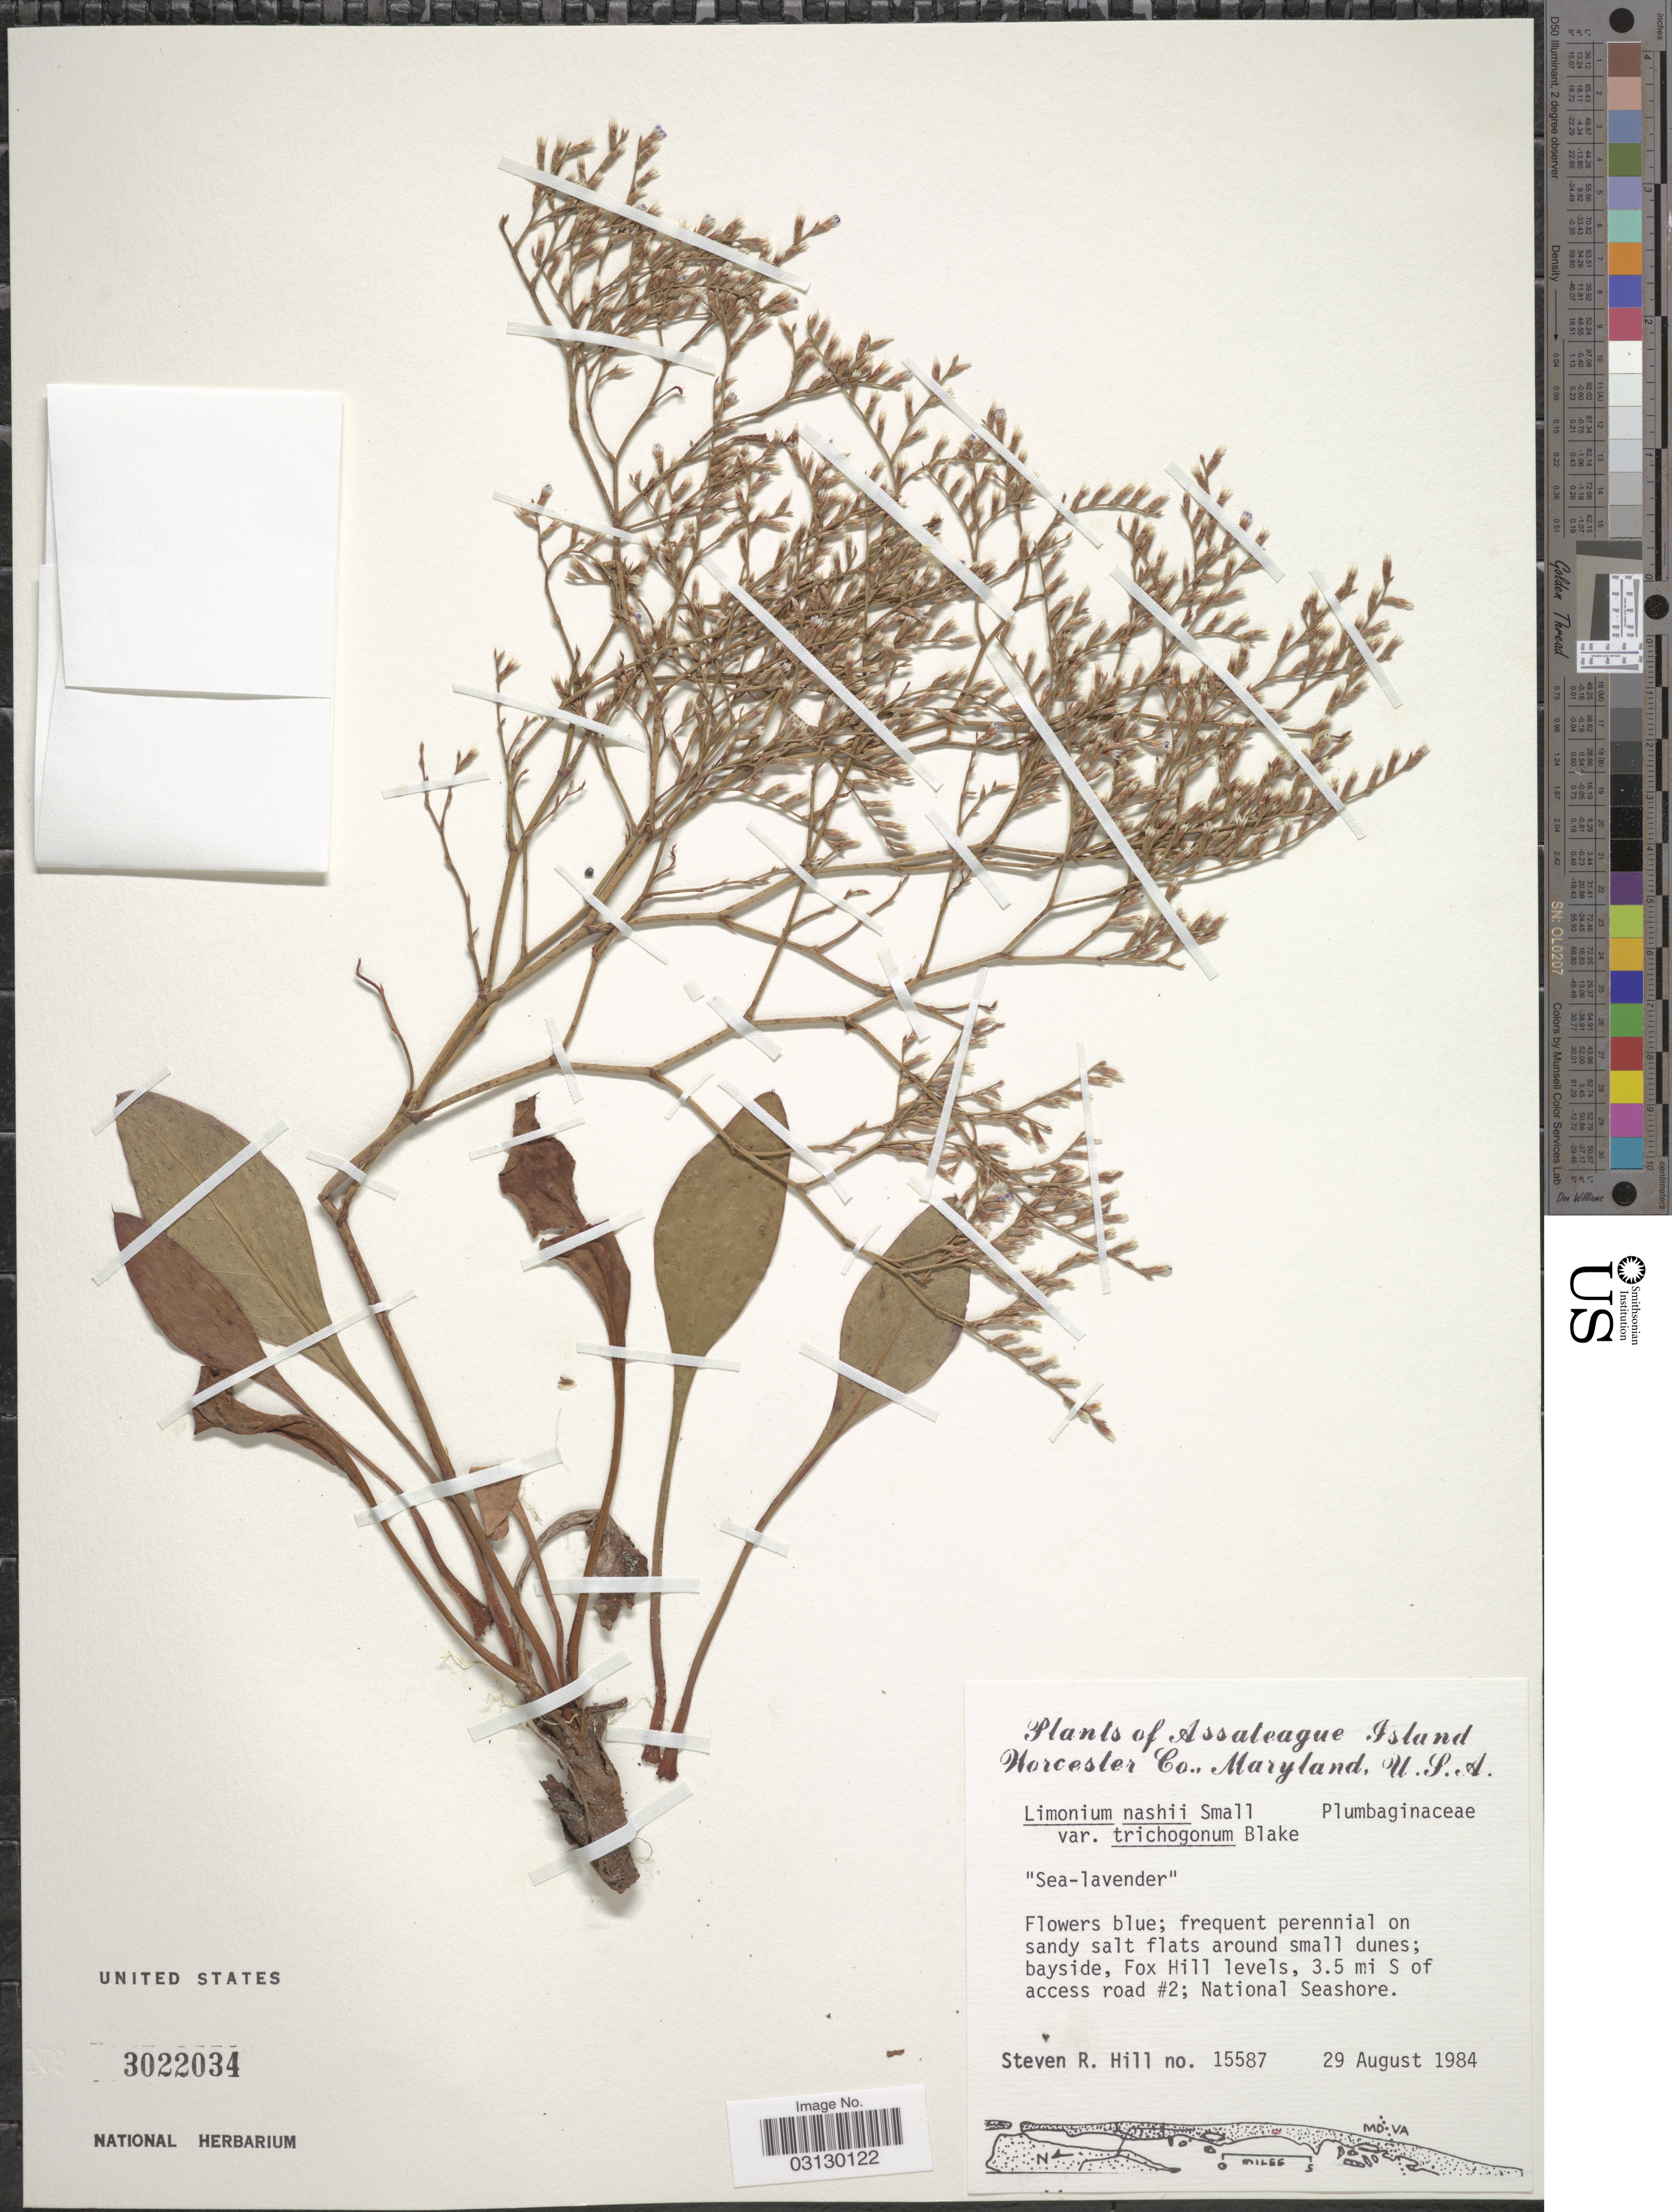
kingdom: Plantae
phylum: Tracheophyta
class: Magnoliopsida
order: Caryophyllales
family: Plumbaginaceae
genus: Limonium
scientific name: Limonium carolinianum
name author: (Walter) Britton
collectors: S. R. Hill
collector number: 15587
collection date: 1984-08-29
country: United States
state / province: Maryland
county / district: Worcester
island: Assateague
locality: Bayside, Fox Hill levels,3.5 mi S of access road # 2; Assateague Island National Seashore.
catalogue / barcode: US 3022034